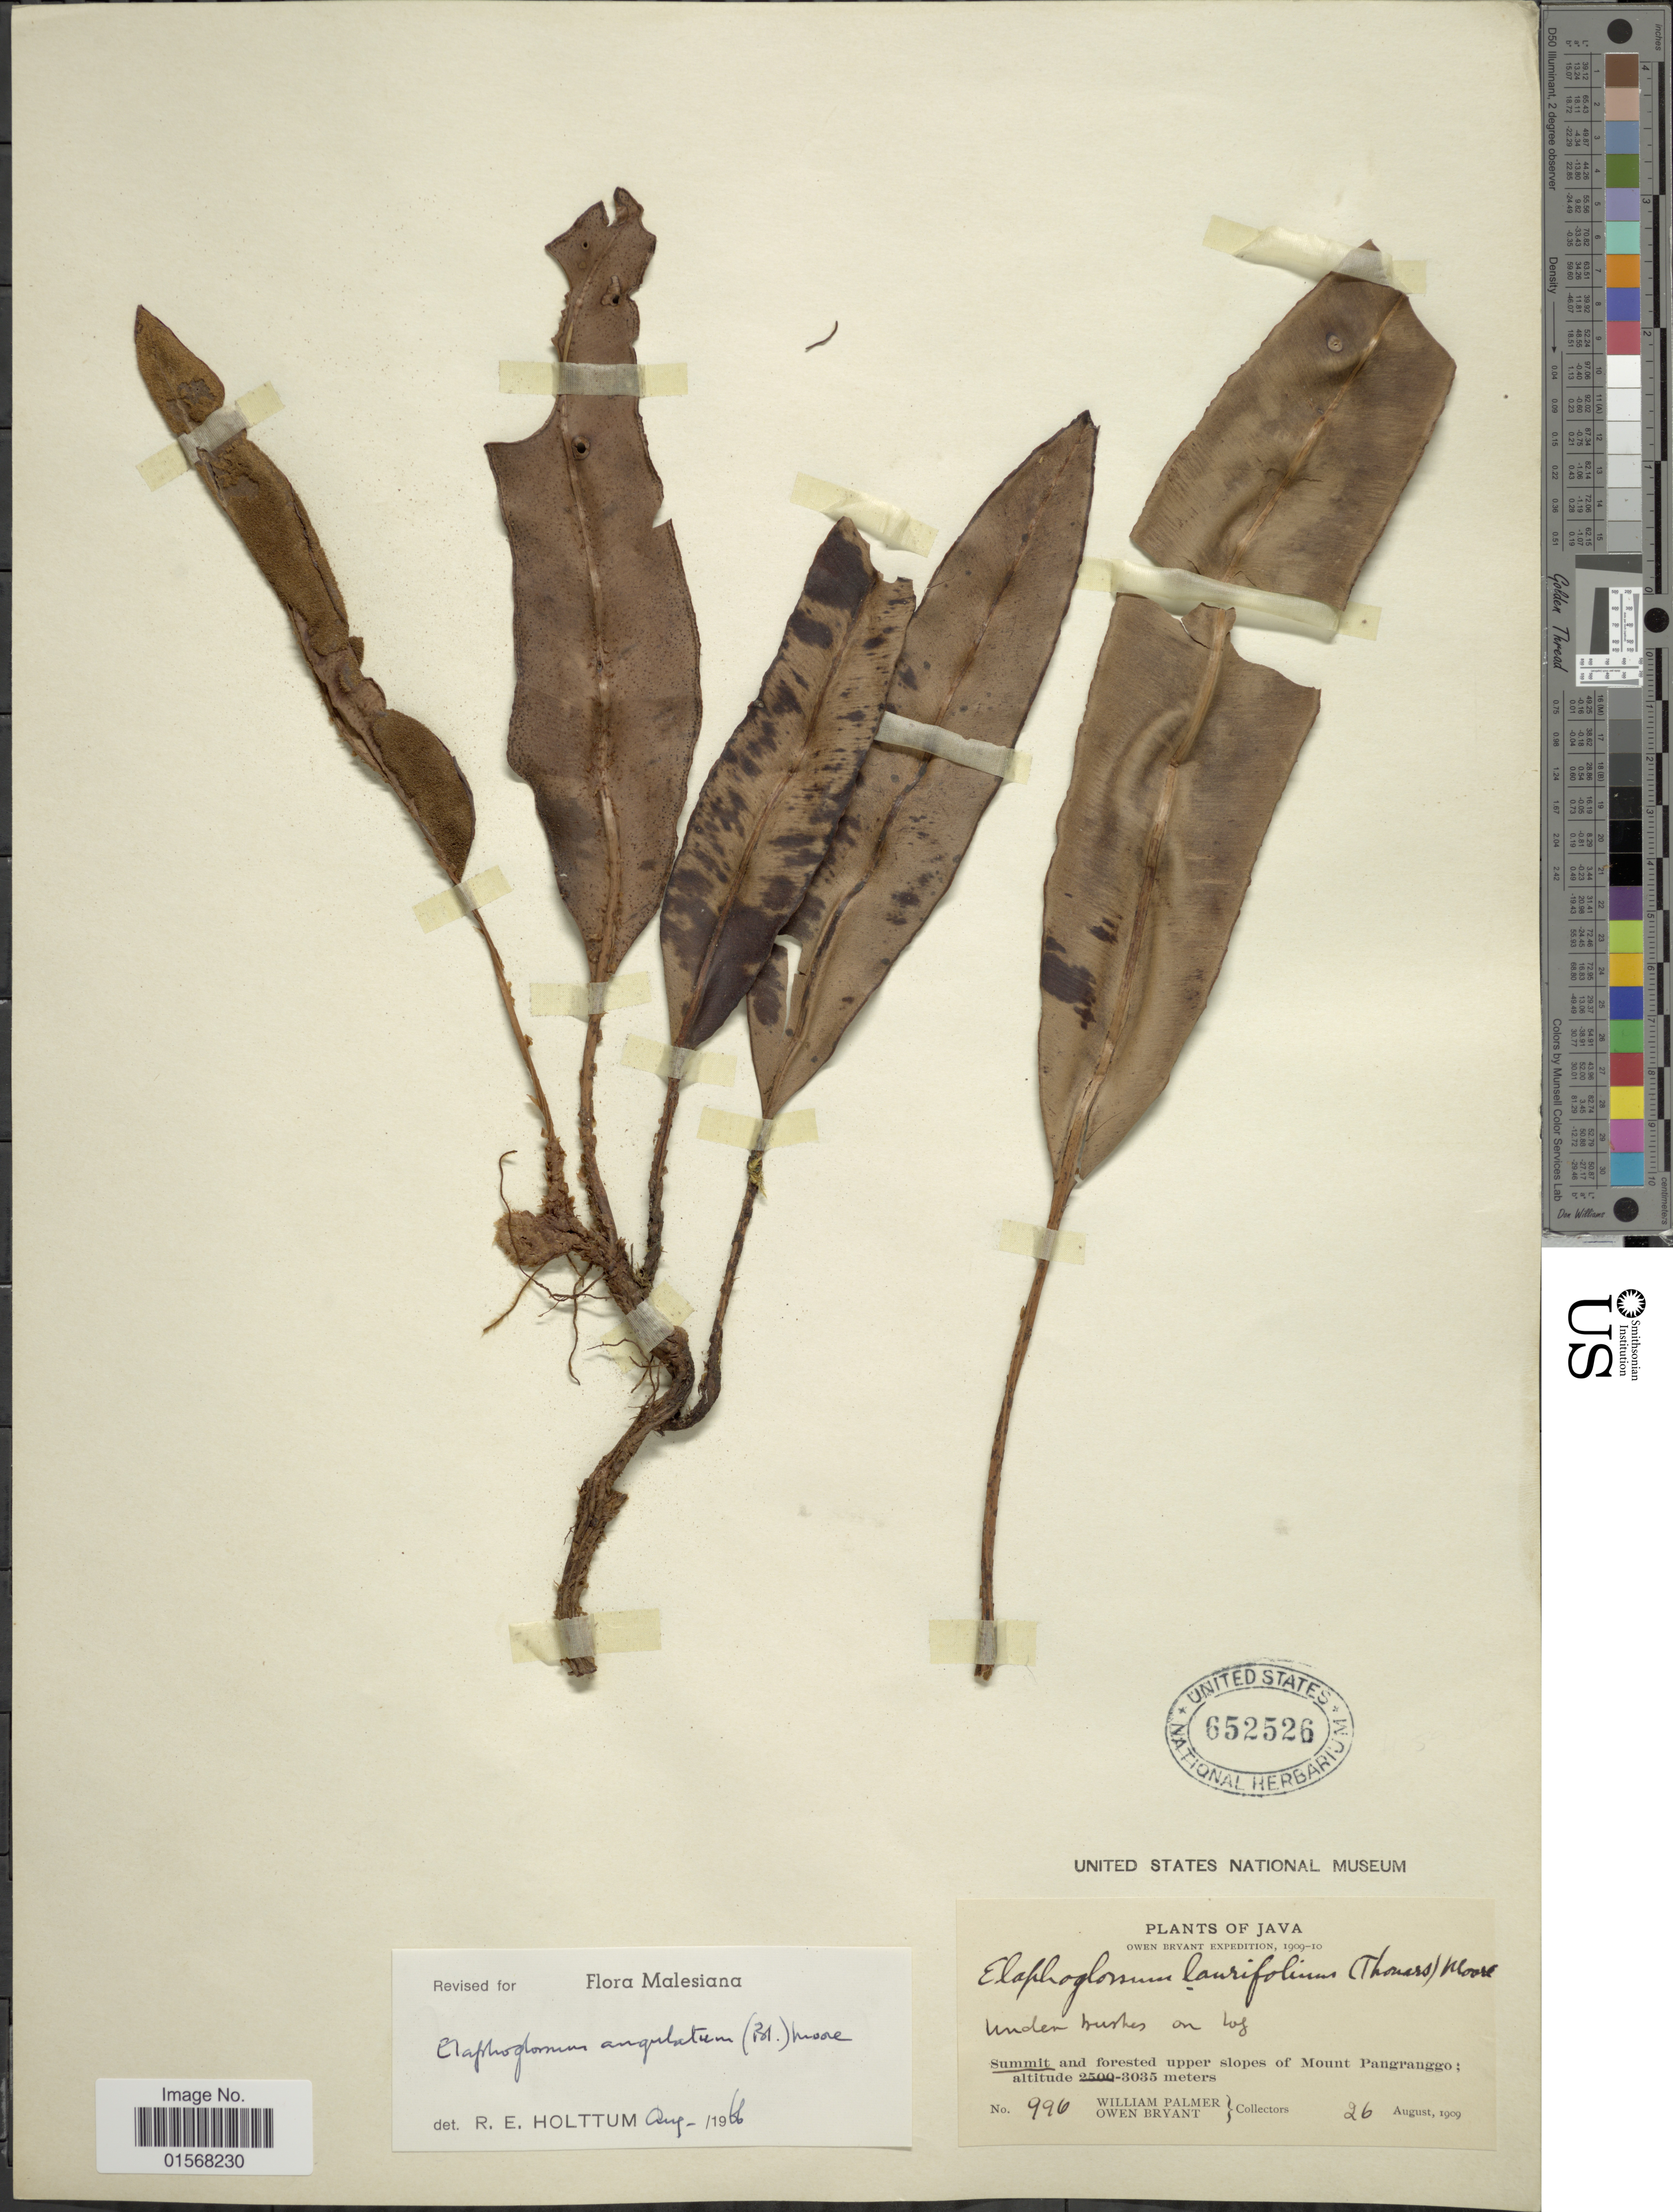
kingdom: Plantae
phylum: Tracheophyta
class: Polypodiopsida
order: Polypodiales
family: Dryopteridaceae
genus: Elaphoglossum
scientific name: Elaphoglossum angulatum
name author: (Blume) T. Moore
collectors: W. Palmer & O. Bryant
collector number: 996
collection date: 1909-08-26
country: Indonesia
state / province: Java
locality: Java, summit and forested upper slopes of mount Pangranggo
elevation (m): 3035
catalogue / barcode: US 652526